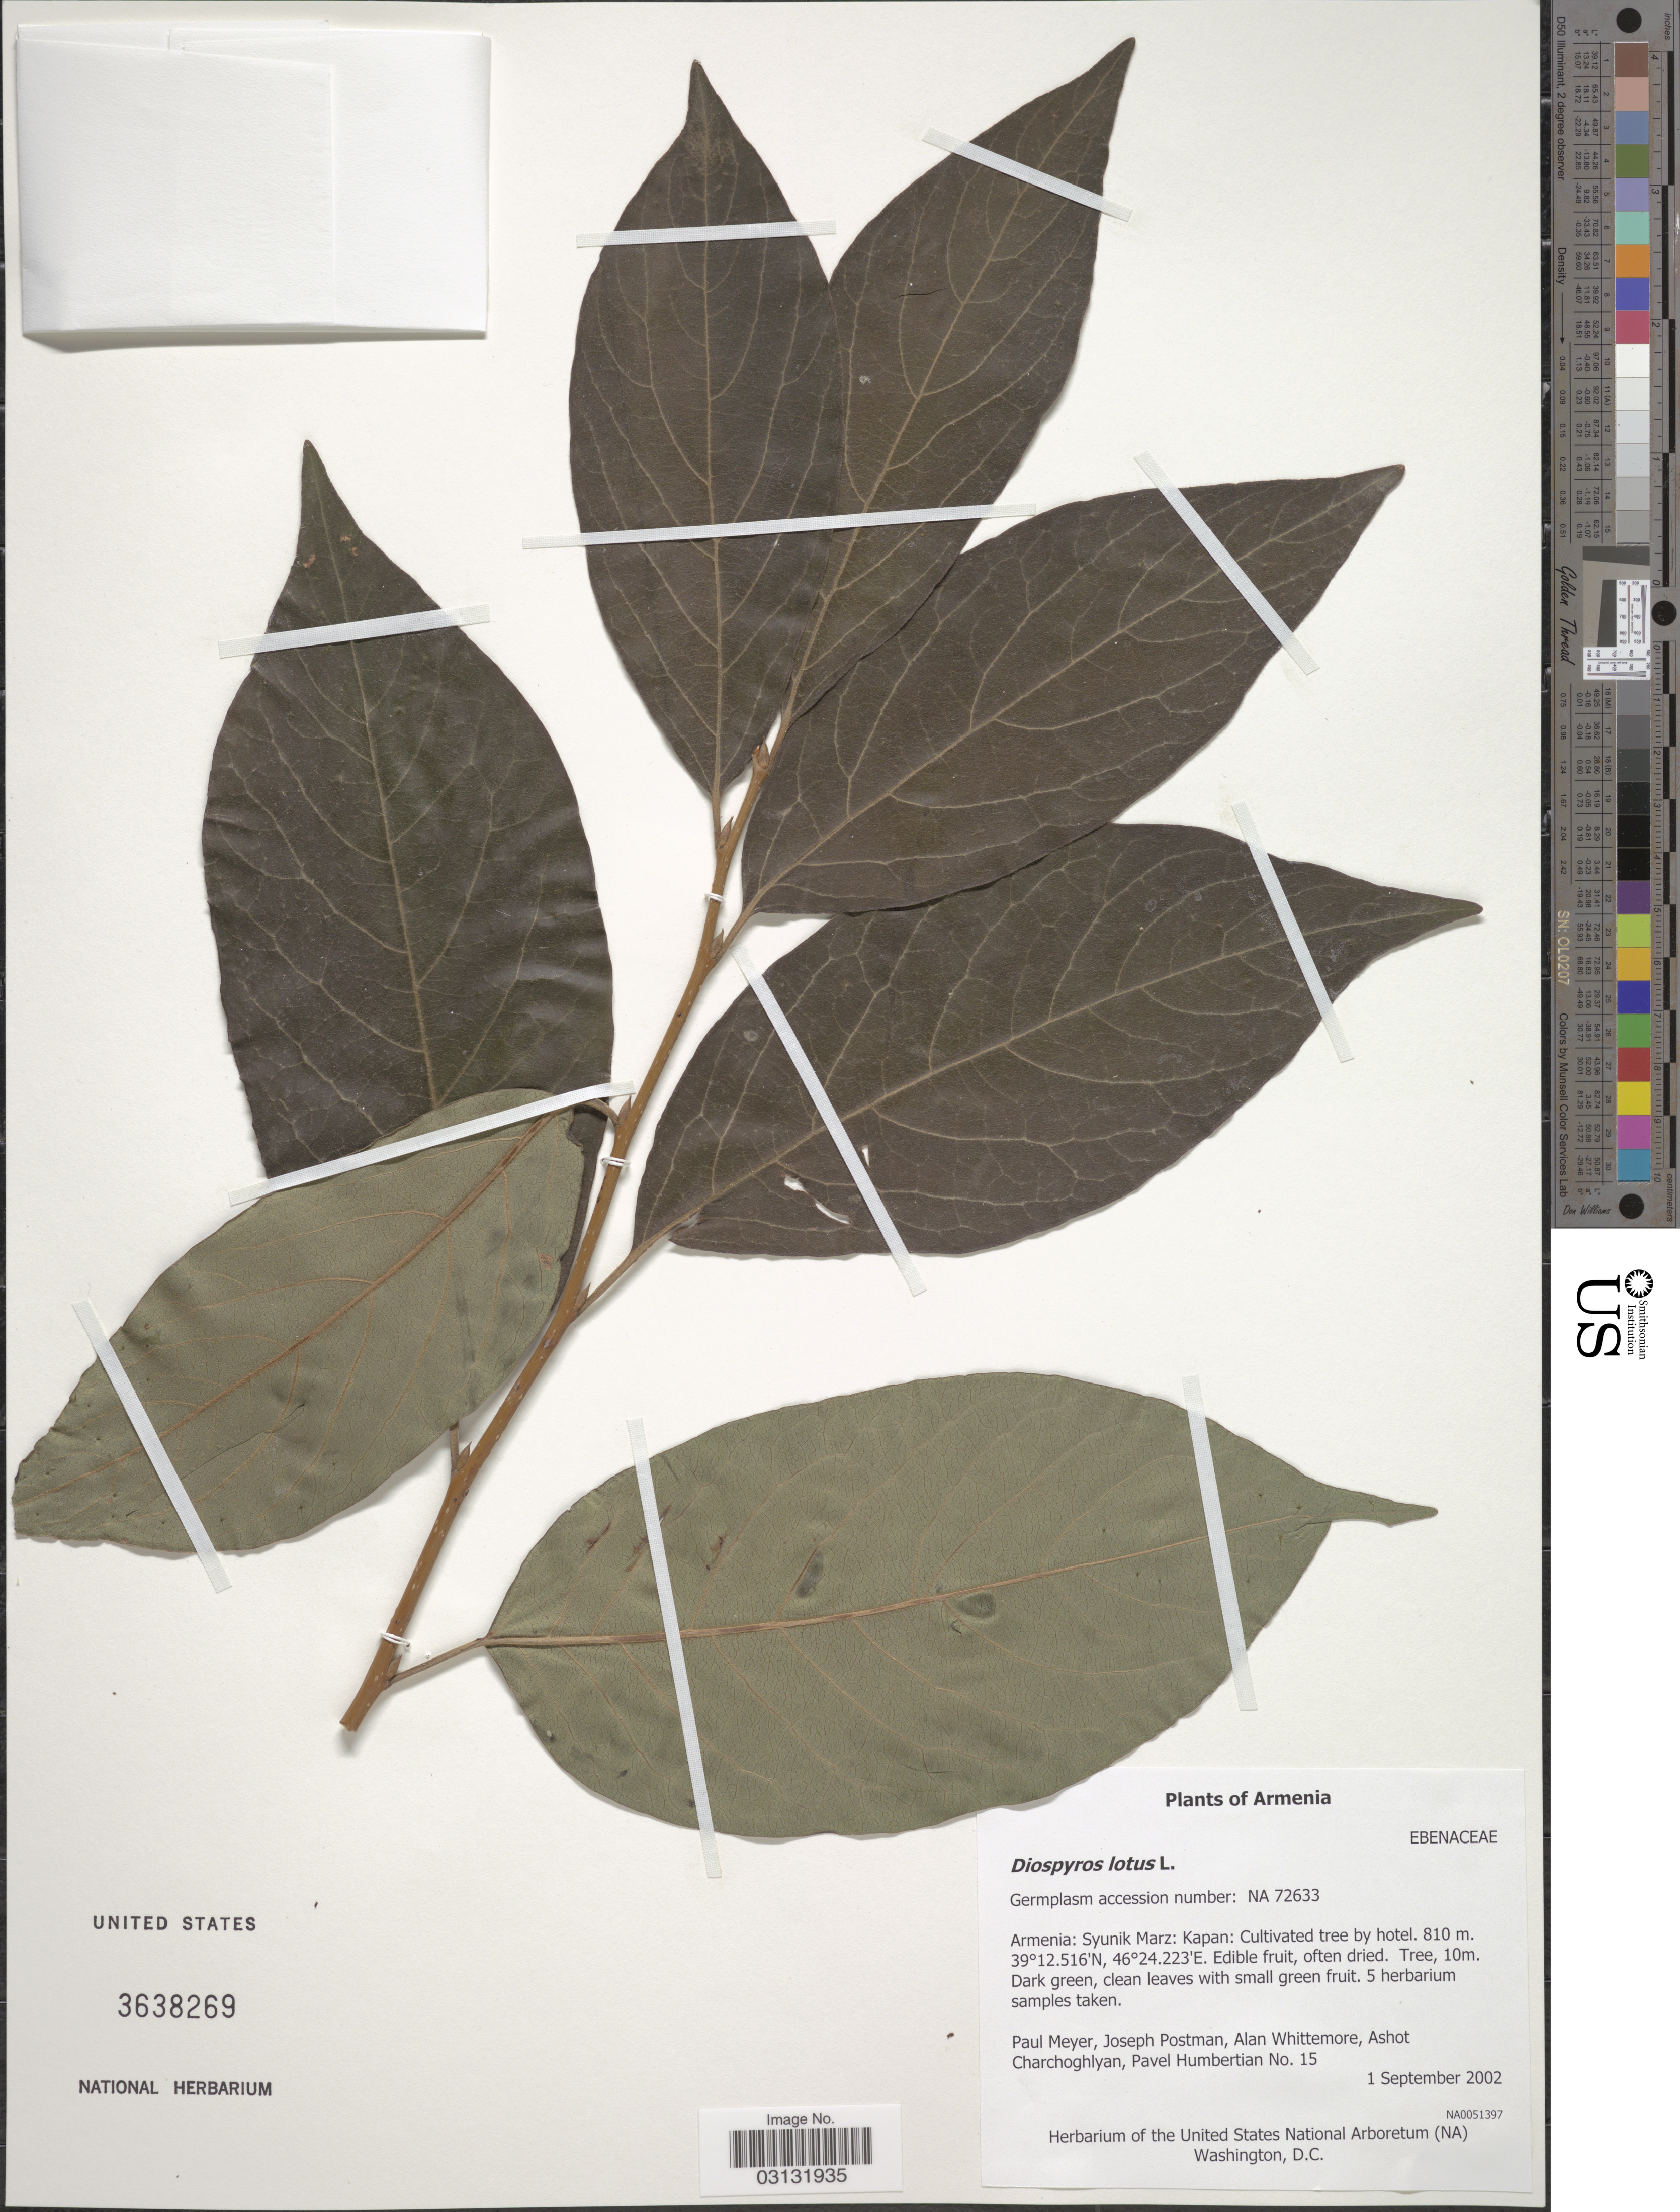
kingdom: Plantae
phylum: Tracheophyta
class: Magnoliopsida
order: Ericales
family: Ebenaceae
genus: Diospyros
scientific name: Diospyros lotus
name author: L.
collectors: P. Meyer, J. Postman, A. T. Whittemore, A. Charchoghlyan & P. Humbertian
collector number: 15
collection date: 2002-09-01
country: Armenia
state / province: Syunik'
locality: Syunik Marz: Kapan.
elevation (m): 810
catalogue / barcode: US 3638269